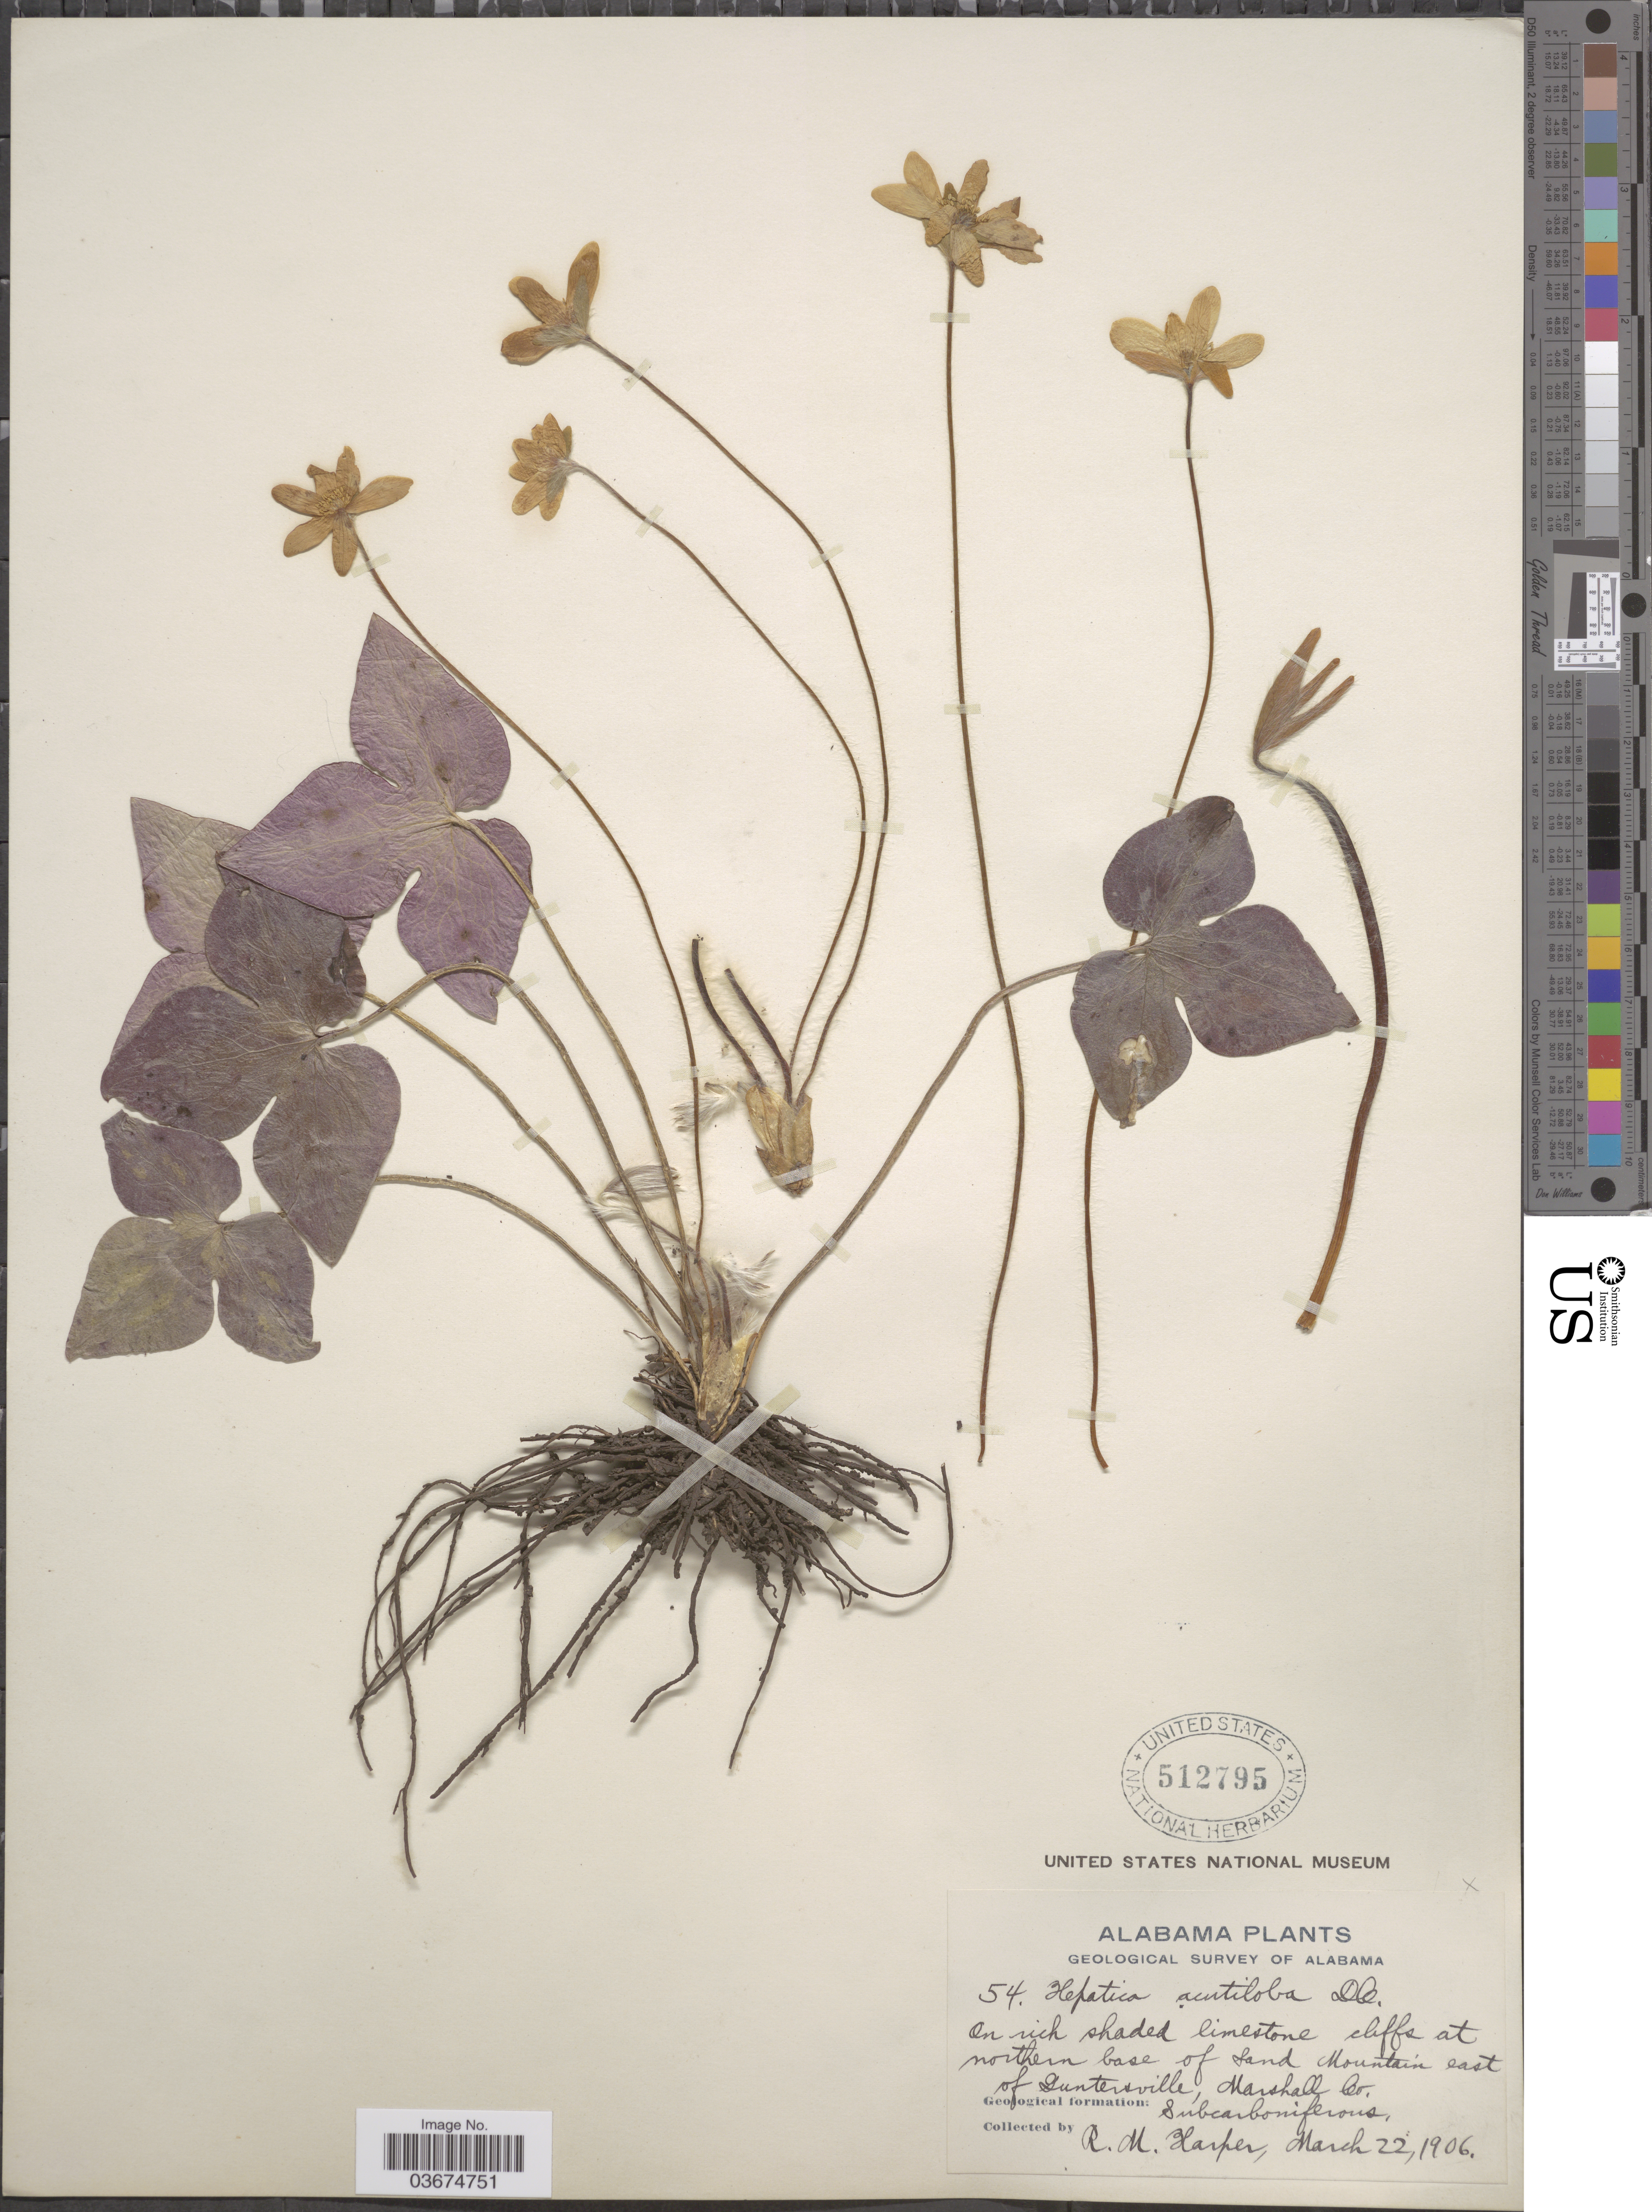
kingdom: Plantae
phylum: Tracheophyta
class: Magnoliopsida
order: Ranunculales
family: Ranunculaceae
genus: Hepatica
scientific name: Hepatica acutiloba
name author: DC.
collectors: R. Harper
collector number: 54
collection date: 1906-03-22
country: United States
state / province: Alabama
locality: On rich shaded limestone cliffs at northern base of sand Mountain east of Guntersville, Marshall Co.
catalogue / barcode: US 512795